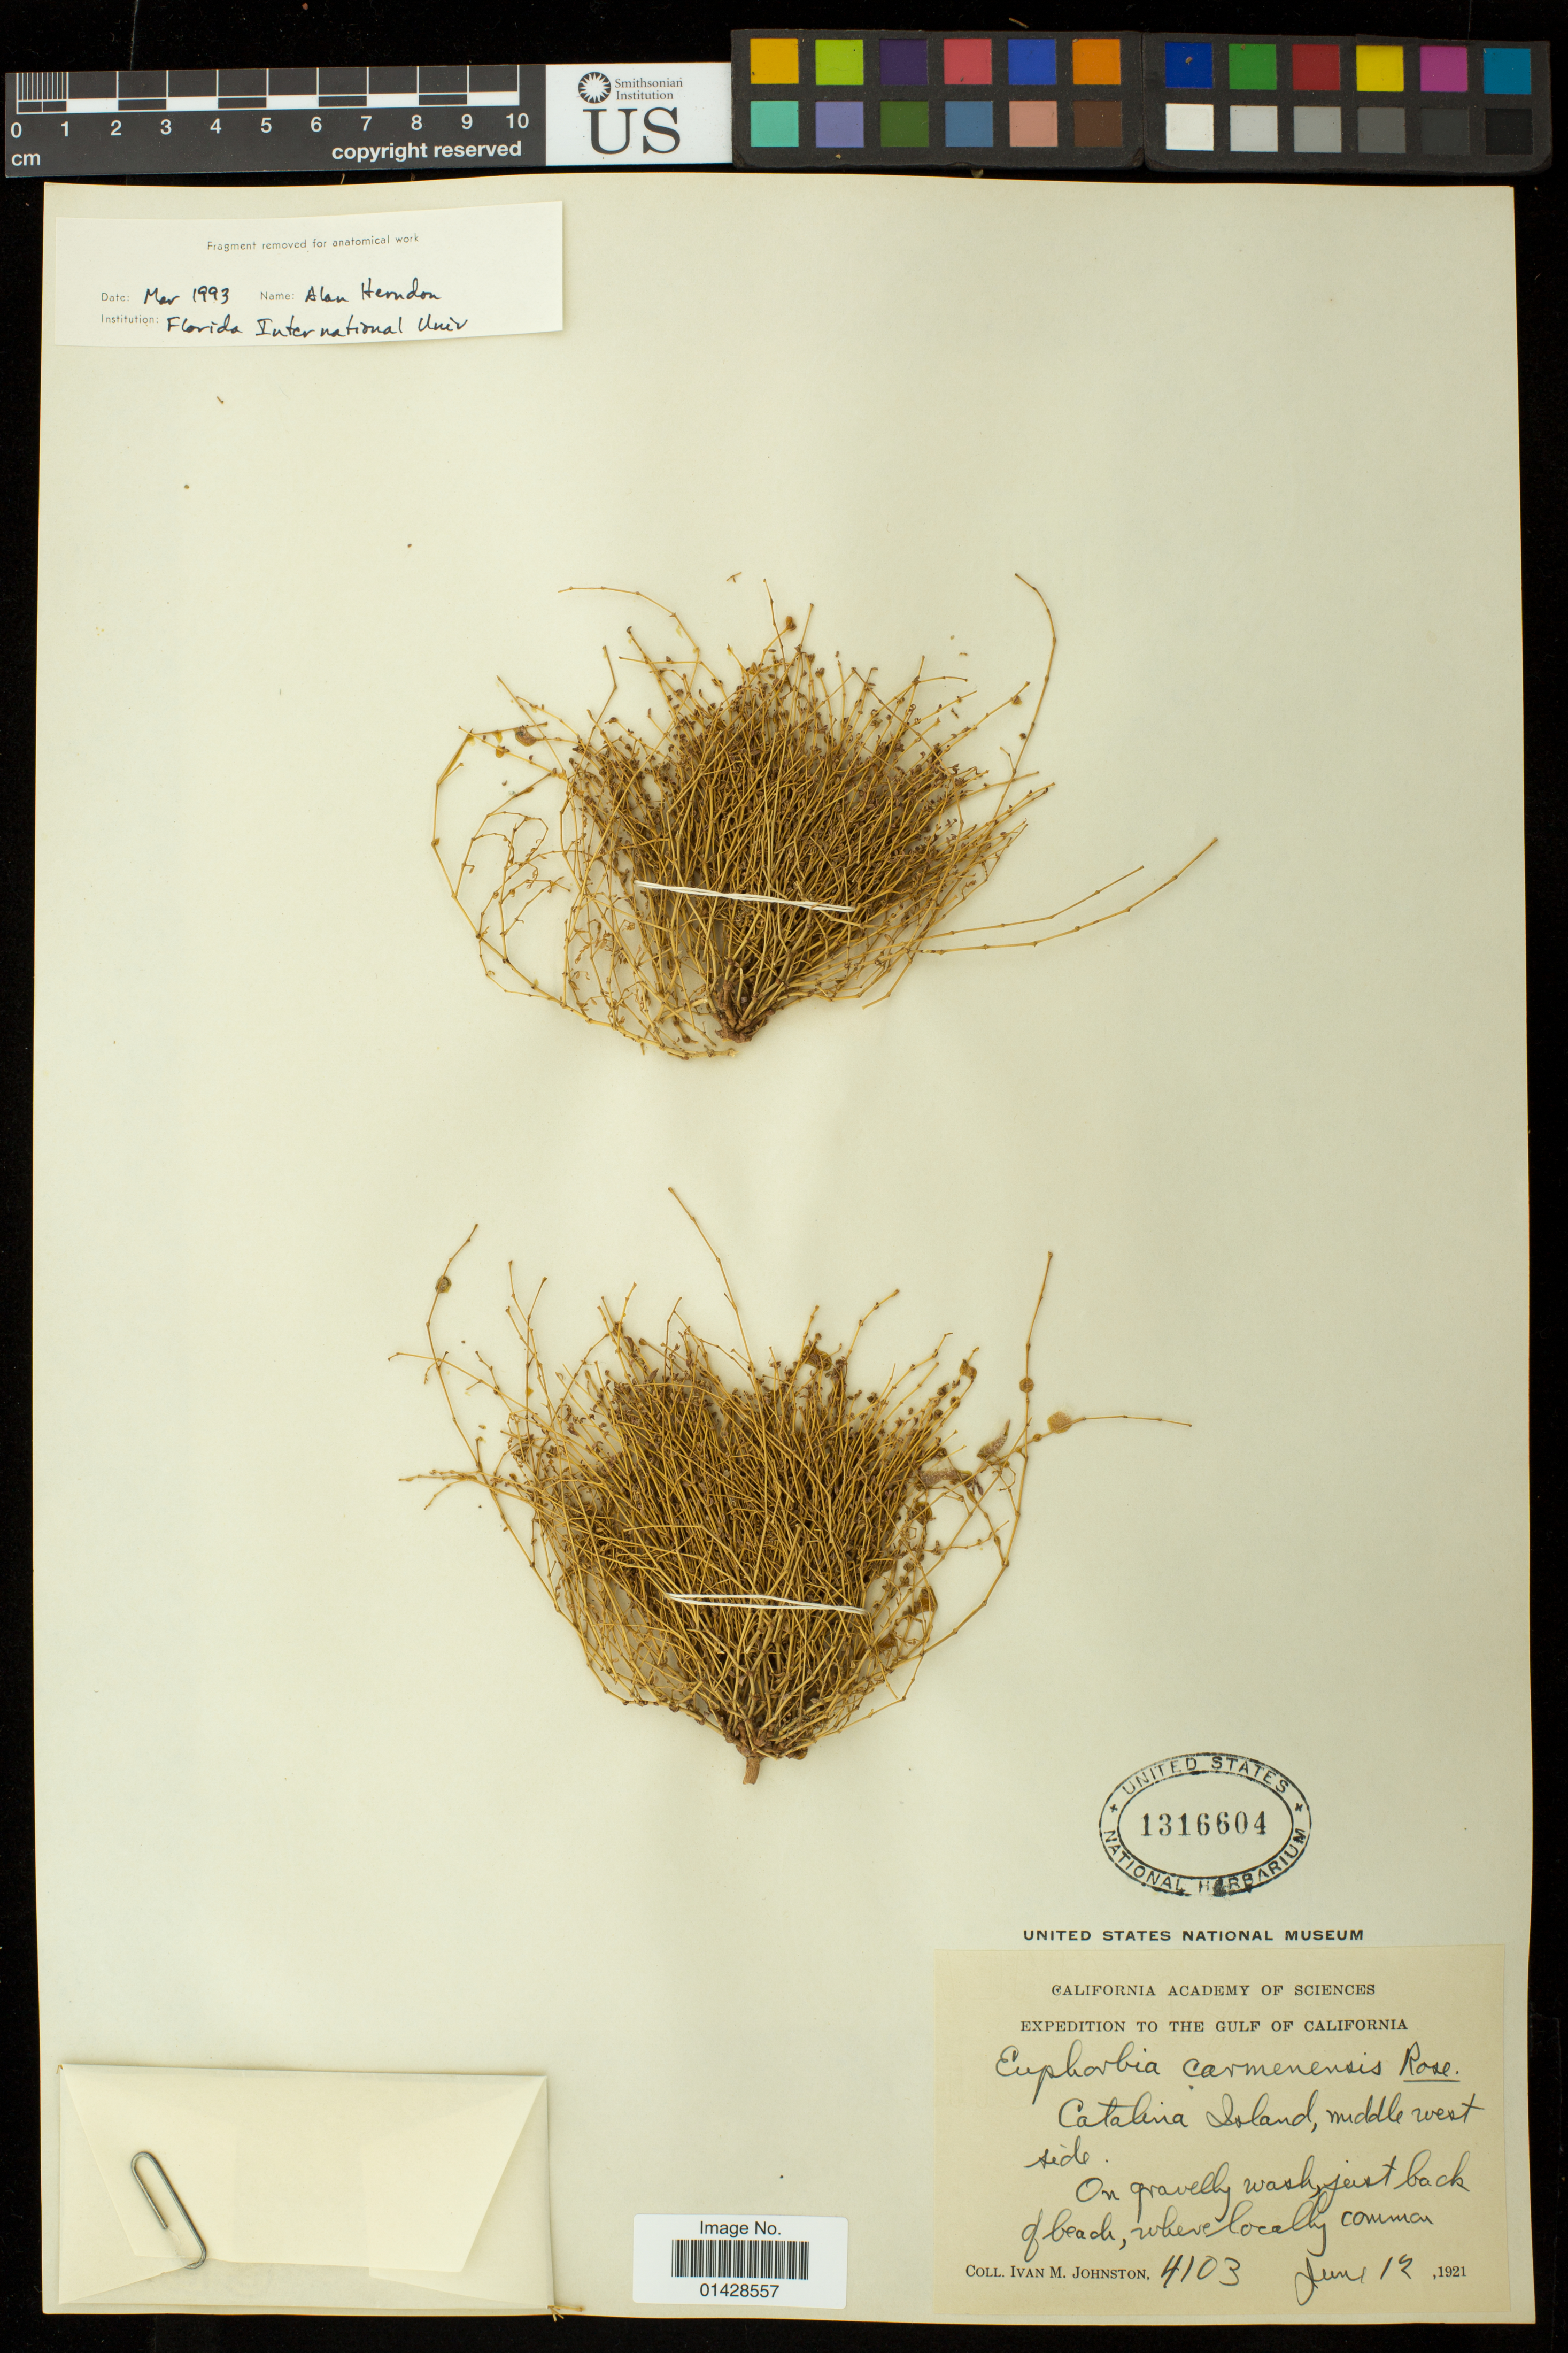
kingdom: Plantae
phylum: Tracheophyta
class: Magnoliopsida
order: Malpighiales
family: Euphorbiaceae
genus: Euphorbia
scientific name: Euphorbia polycarpa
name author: Benth.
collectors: I.M. Johnston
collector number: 4103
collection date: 1921-06-12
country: United States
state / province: California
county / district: Los Angeles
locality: Catalina Island, middle west side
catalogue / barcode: US 1316604